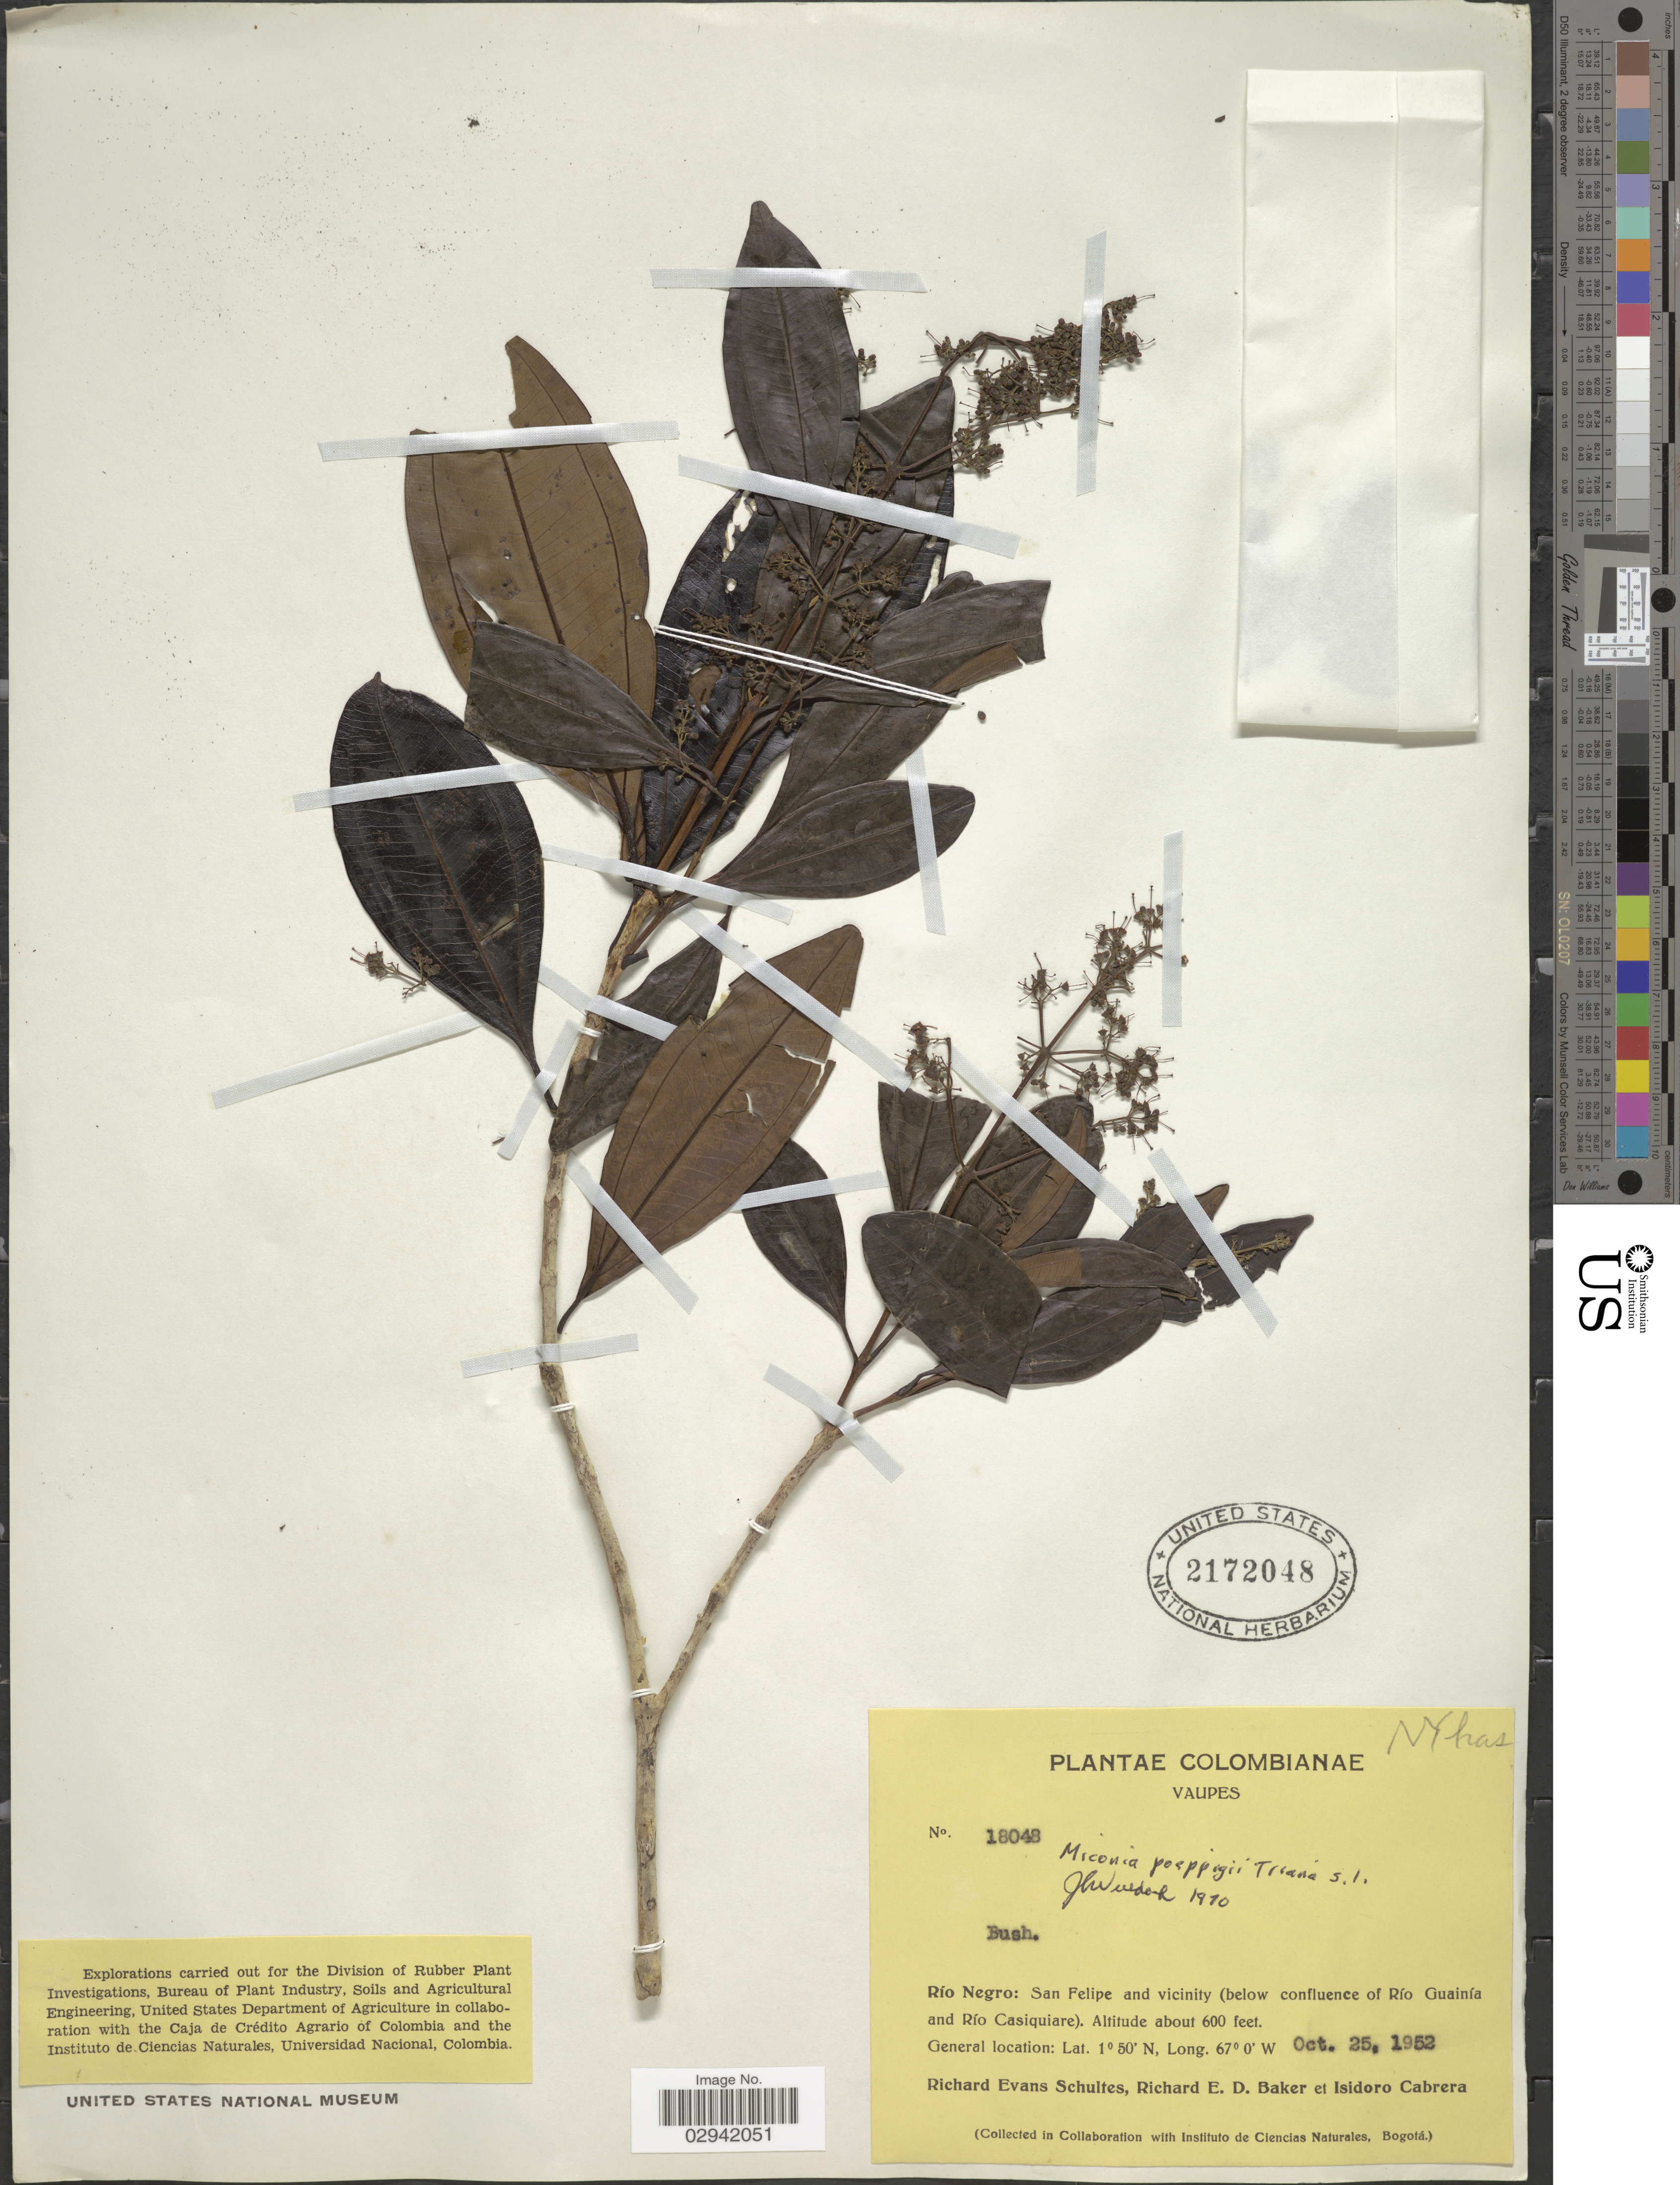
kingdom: Plantae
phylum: Tracheophyta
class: Magnoliopsida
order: Myrtales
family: Melastomataceae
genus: Miconia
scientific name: Miconia poeppigii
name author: Triana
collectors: R. E. Schultes, R. E. D. Baker & I. Cabrera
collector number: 18048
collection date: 1952-10-25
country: Colombia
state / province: Vaupés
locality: Río Negro: San Felipe and vicinity (below confluence of Río Guainía and Río Casiquaire).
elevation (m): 183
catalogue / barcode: US 2172048